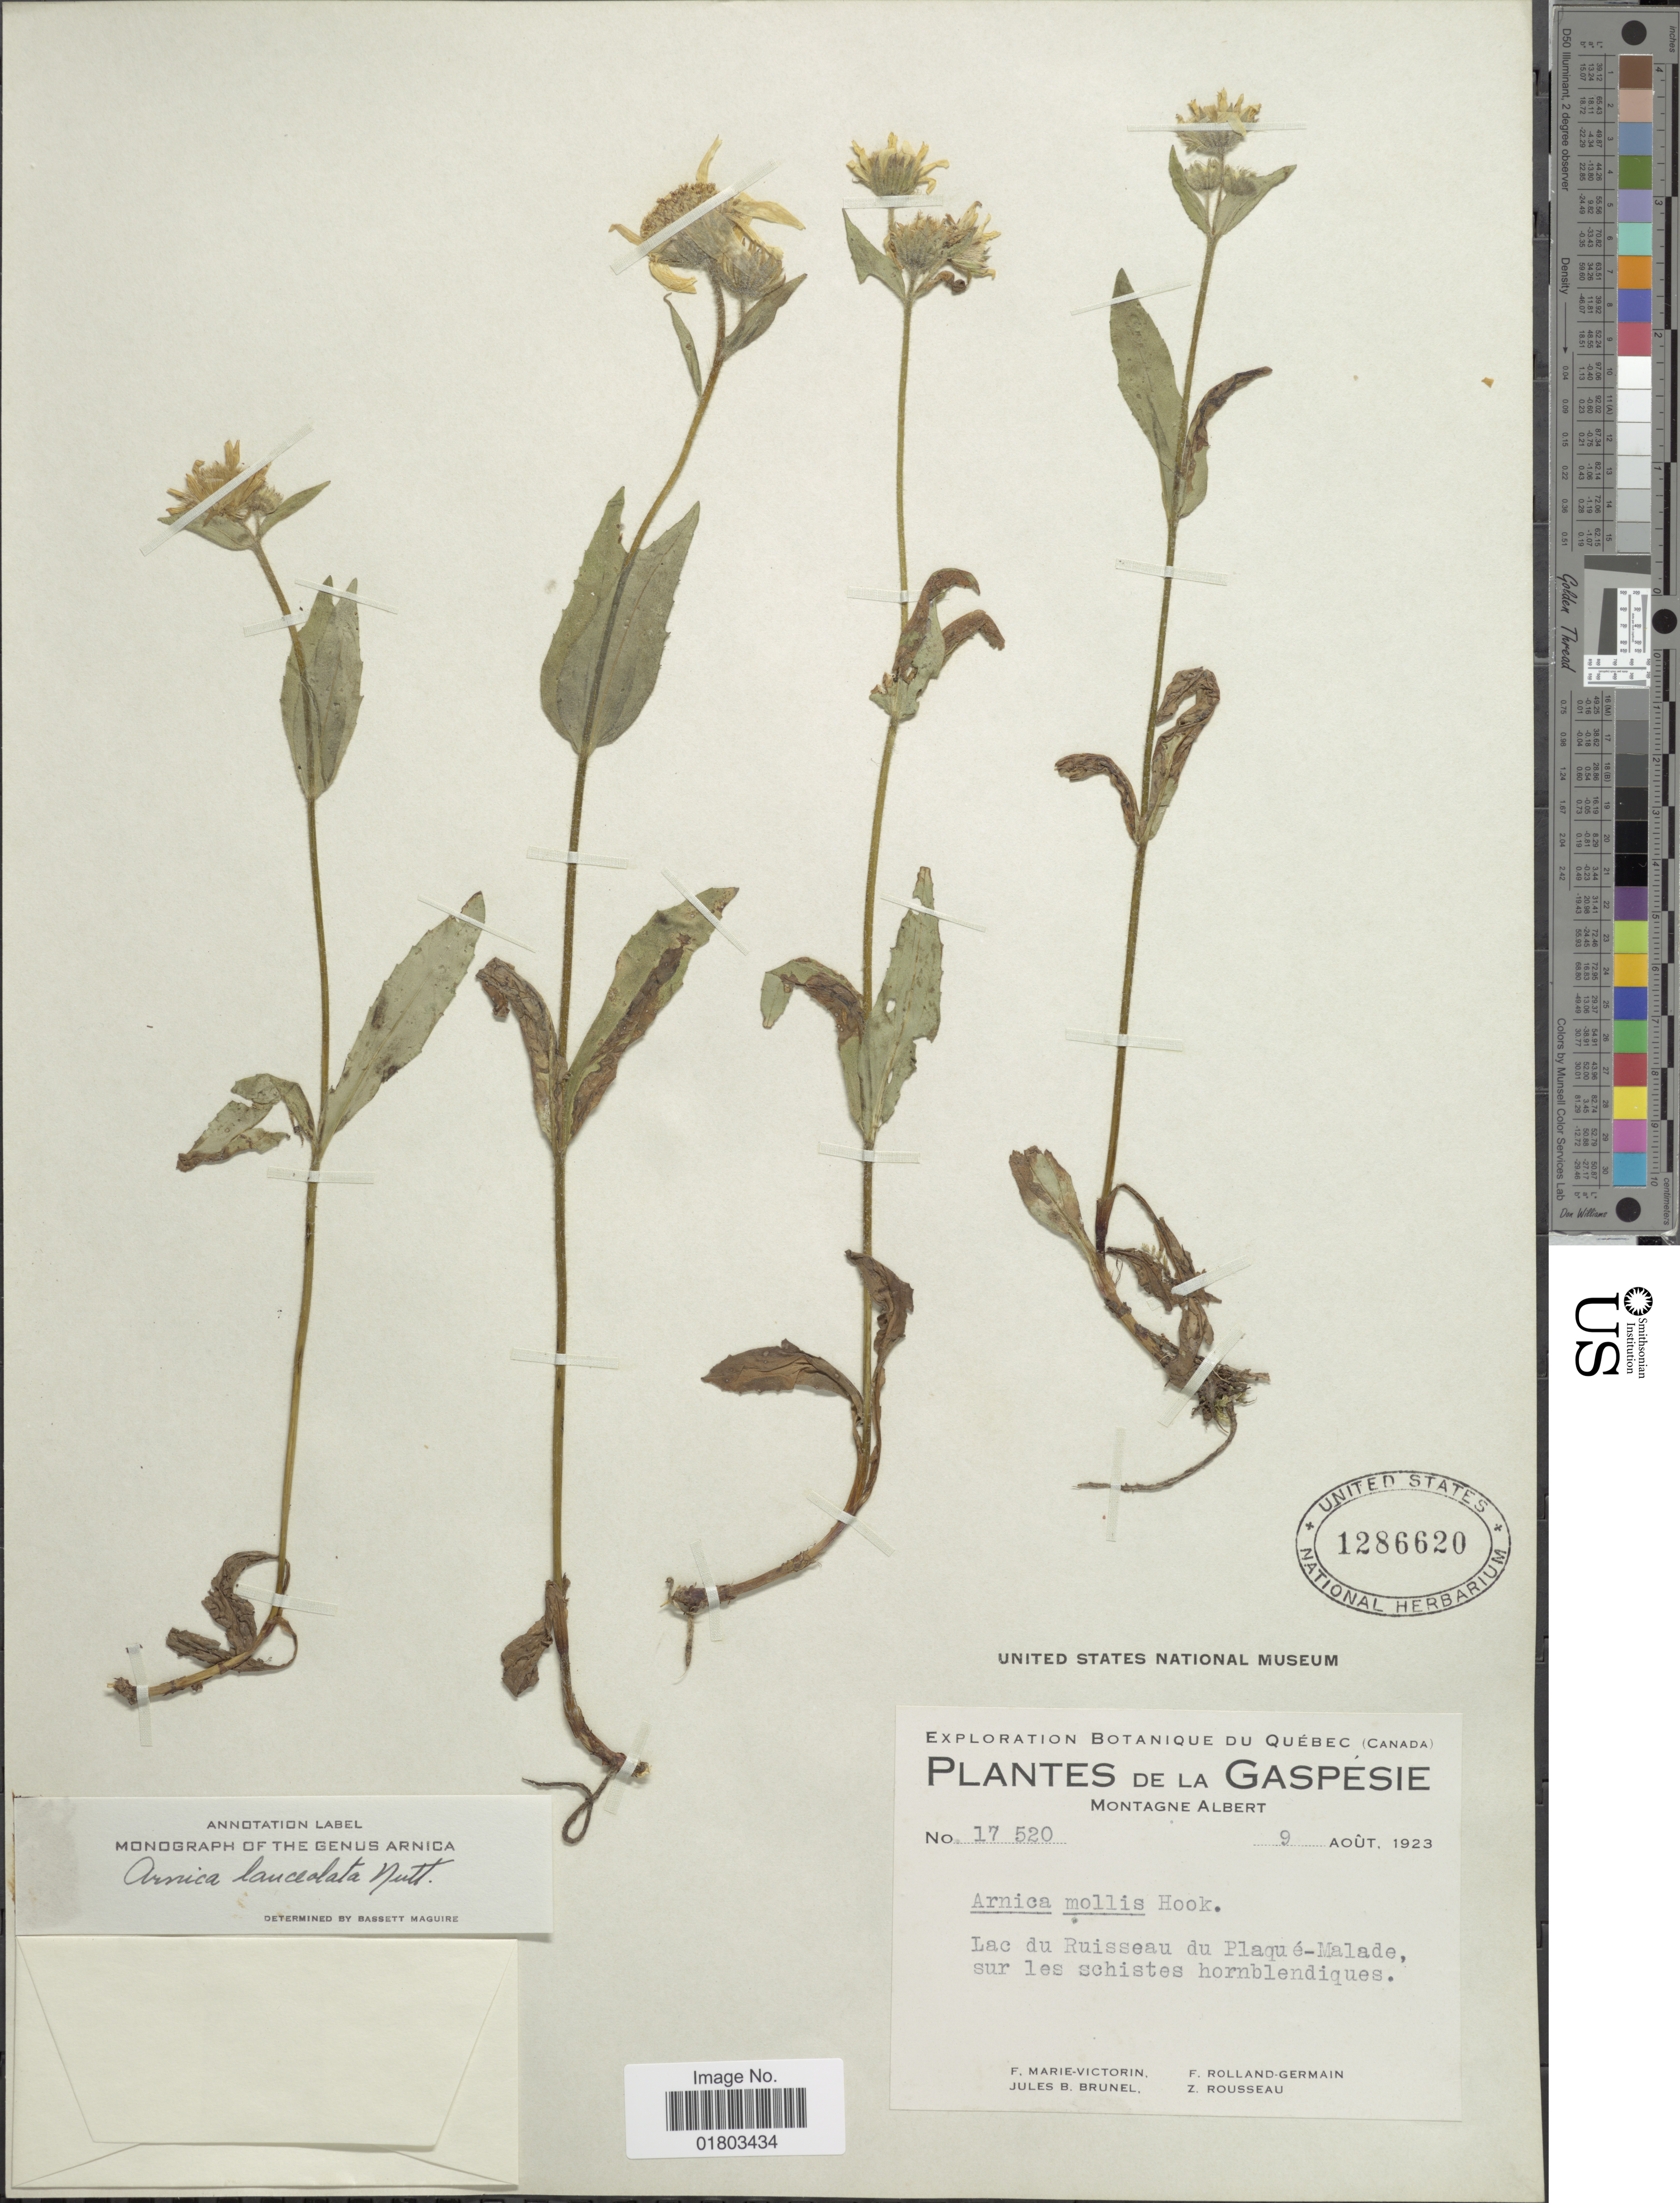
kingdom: Plantae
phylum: Tracheophyta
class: Magnoliopsida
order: Asterales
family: Asteraceae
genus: Arnica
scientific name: Arnica lanceolata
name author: Nutt.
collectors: Fr. Marie-Victorin, J. Brunel, Rolland-Germain & Z. Rousseau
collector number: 17520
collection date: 1923-08-09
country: Canada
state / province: Quebec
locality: De la Gaspesie, Montagne Albert, lac du Ruisseau du Plaqué-Malade, sur les schistes hornblendiques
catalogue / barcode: US 1286620